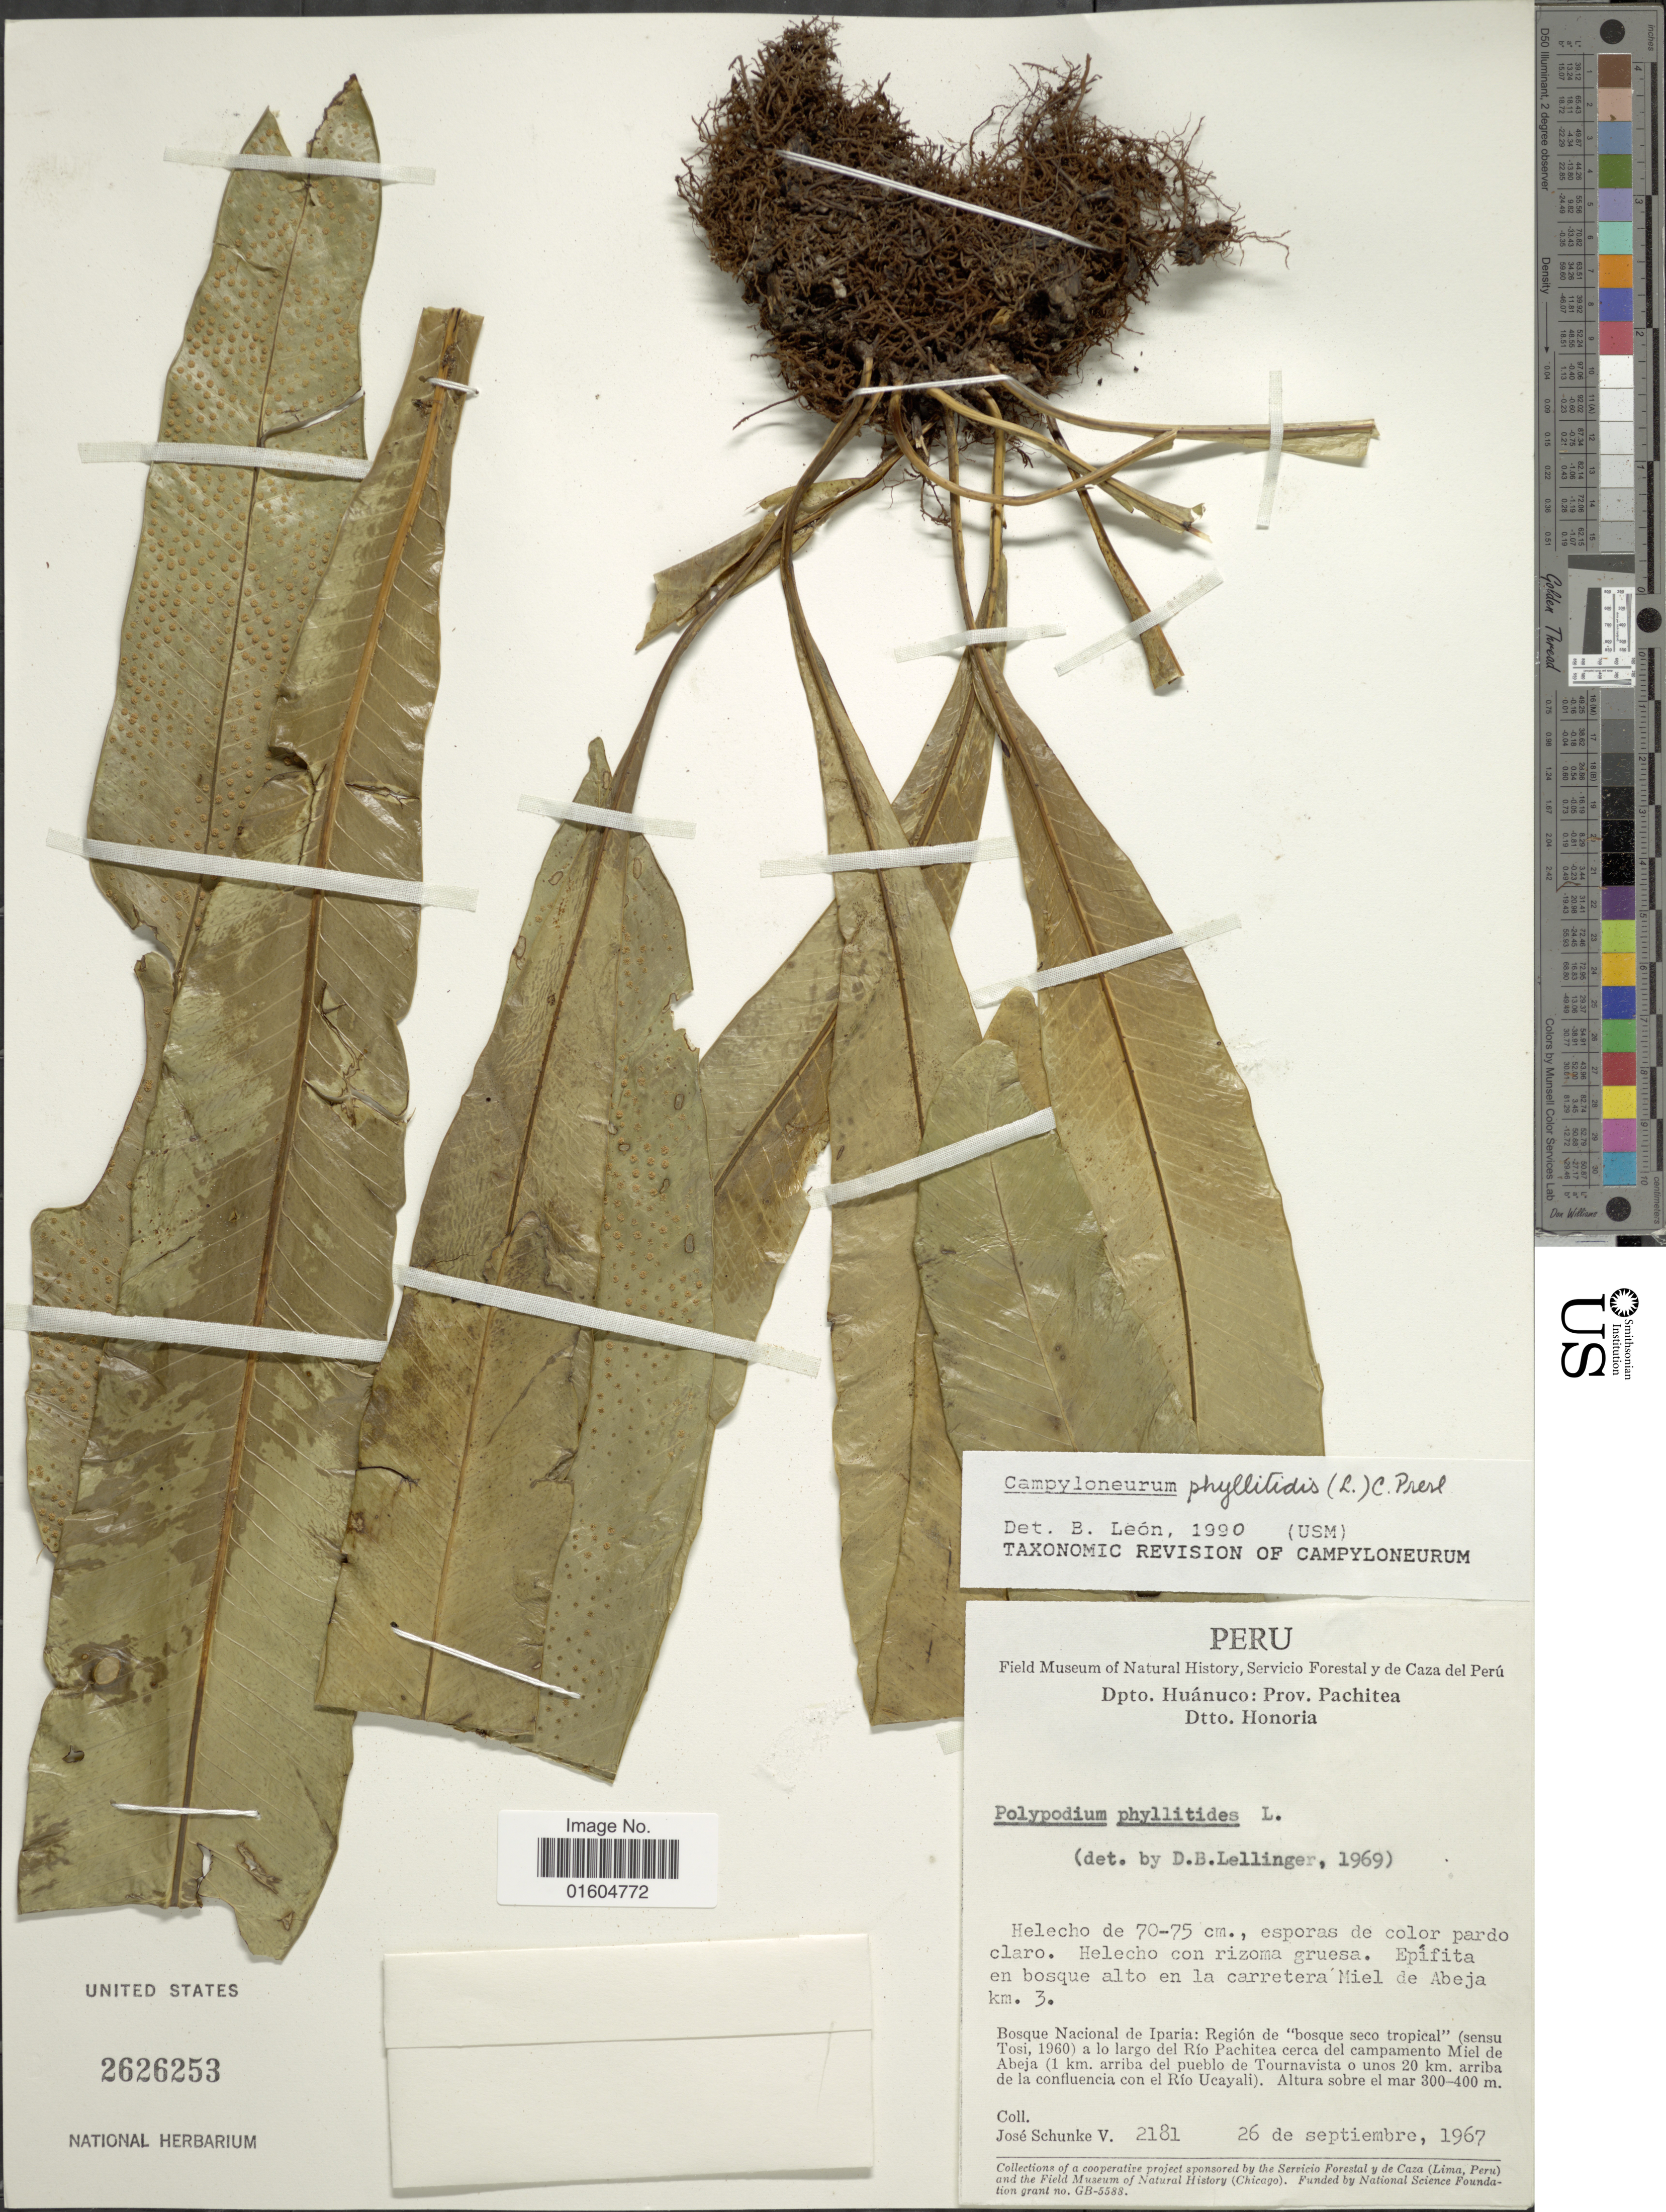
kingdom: Plantae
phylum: Tracheophyta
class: Polypodiopsida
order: Polypodiales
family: Polypodiaceae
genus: Campyloneurum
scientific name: Campyloneurum phyllitidis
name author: (L.) C. Presl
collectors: J. Schunke Vigo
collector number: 2181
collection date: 1967-09-26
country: Peru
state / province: Huánuco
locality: Peru. Dpto. Huanuco: Prov. Pachitea. Dtto. Honoria. Bosque Nacional de Iparia: Region de "bosque seco tropical" (sensi tosi, 1960) a lo largo del Rio Pachitea cerca del campamento Miel de Abeja (1 km. arriba del pueblo de Tournavista o unos 20 km. arriba de la confluencia con el Rio Ucayali)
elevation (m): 300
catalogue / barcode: US 2626253